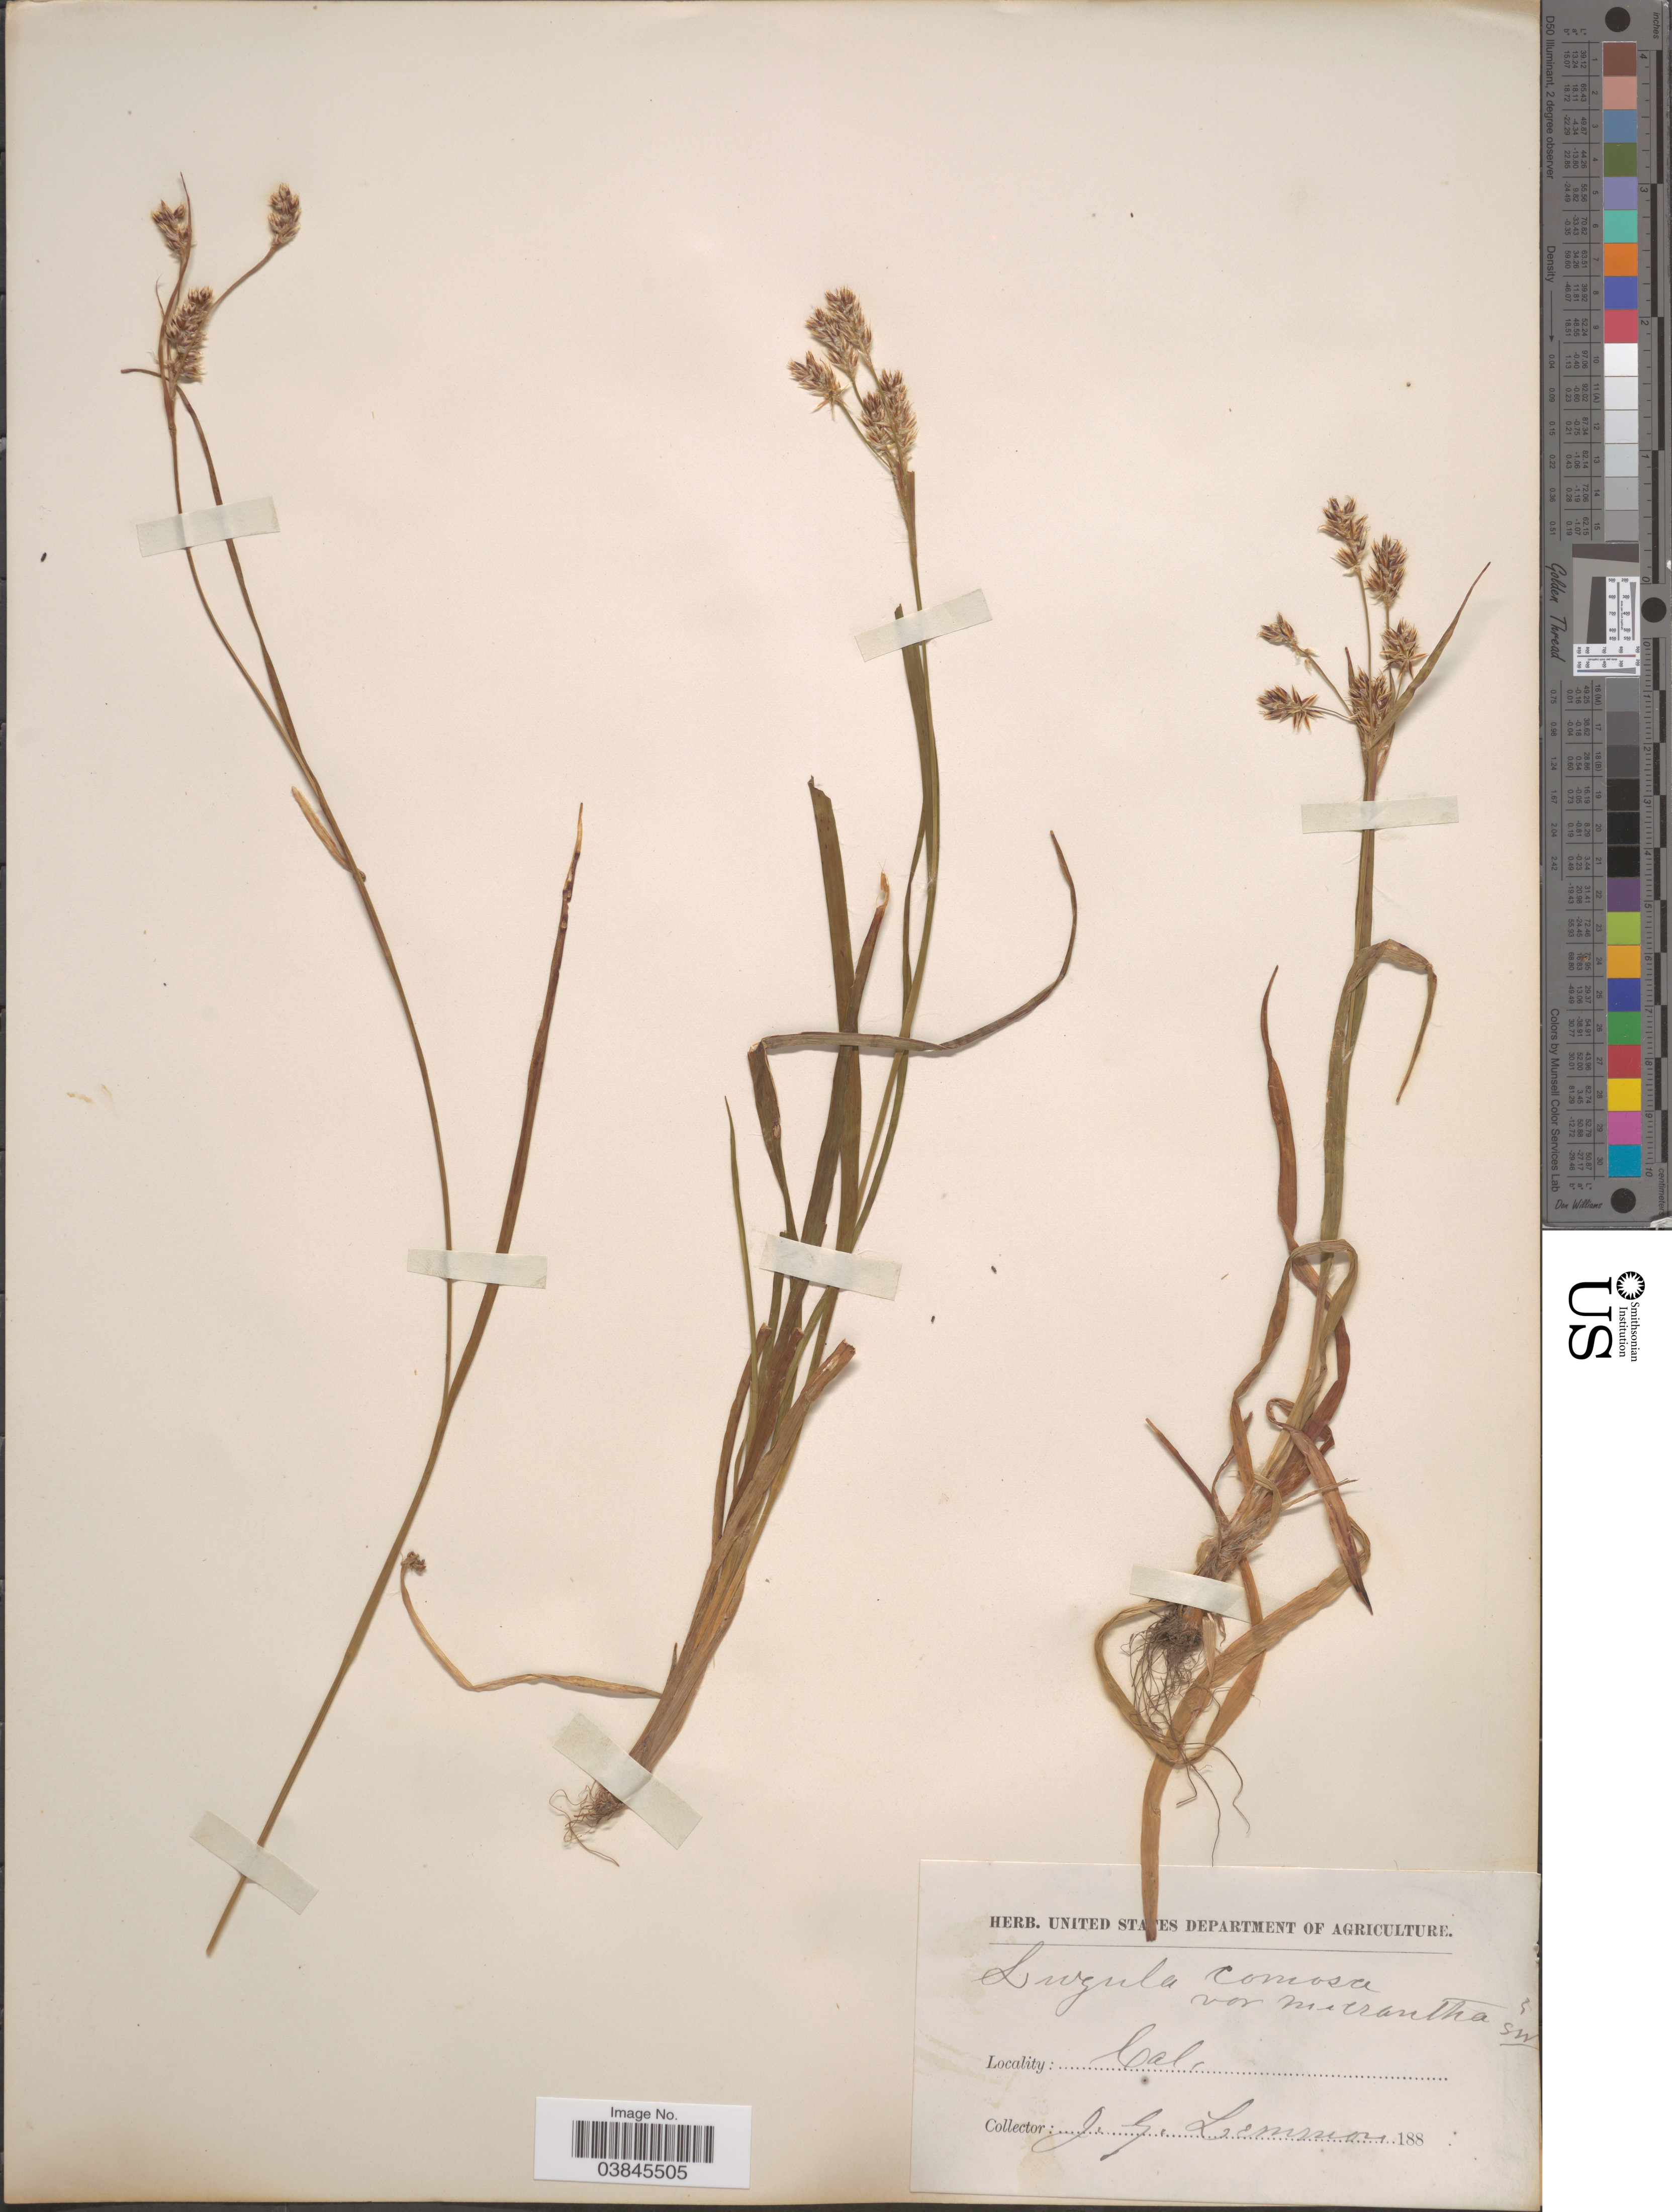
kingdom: Plantae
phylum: Tracheophyta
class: Liliopsida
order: Poales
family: Juncaceae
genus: Luzula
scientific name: Luzula campestris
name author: (L.) DC.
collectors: J. Lemmon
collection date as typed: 188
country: United States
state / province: California